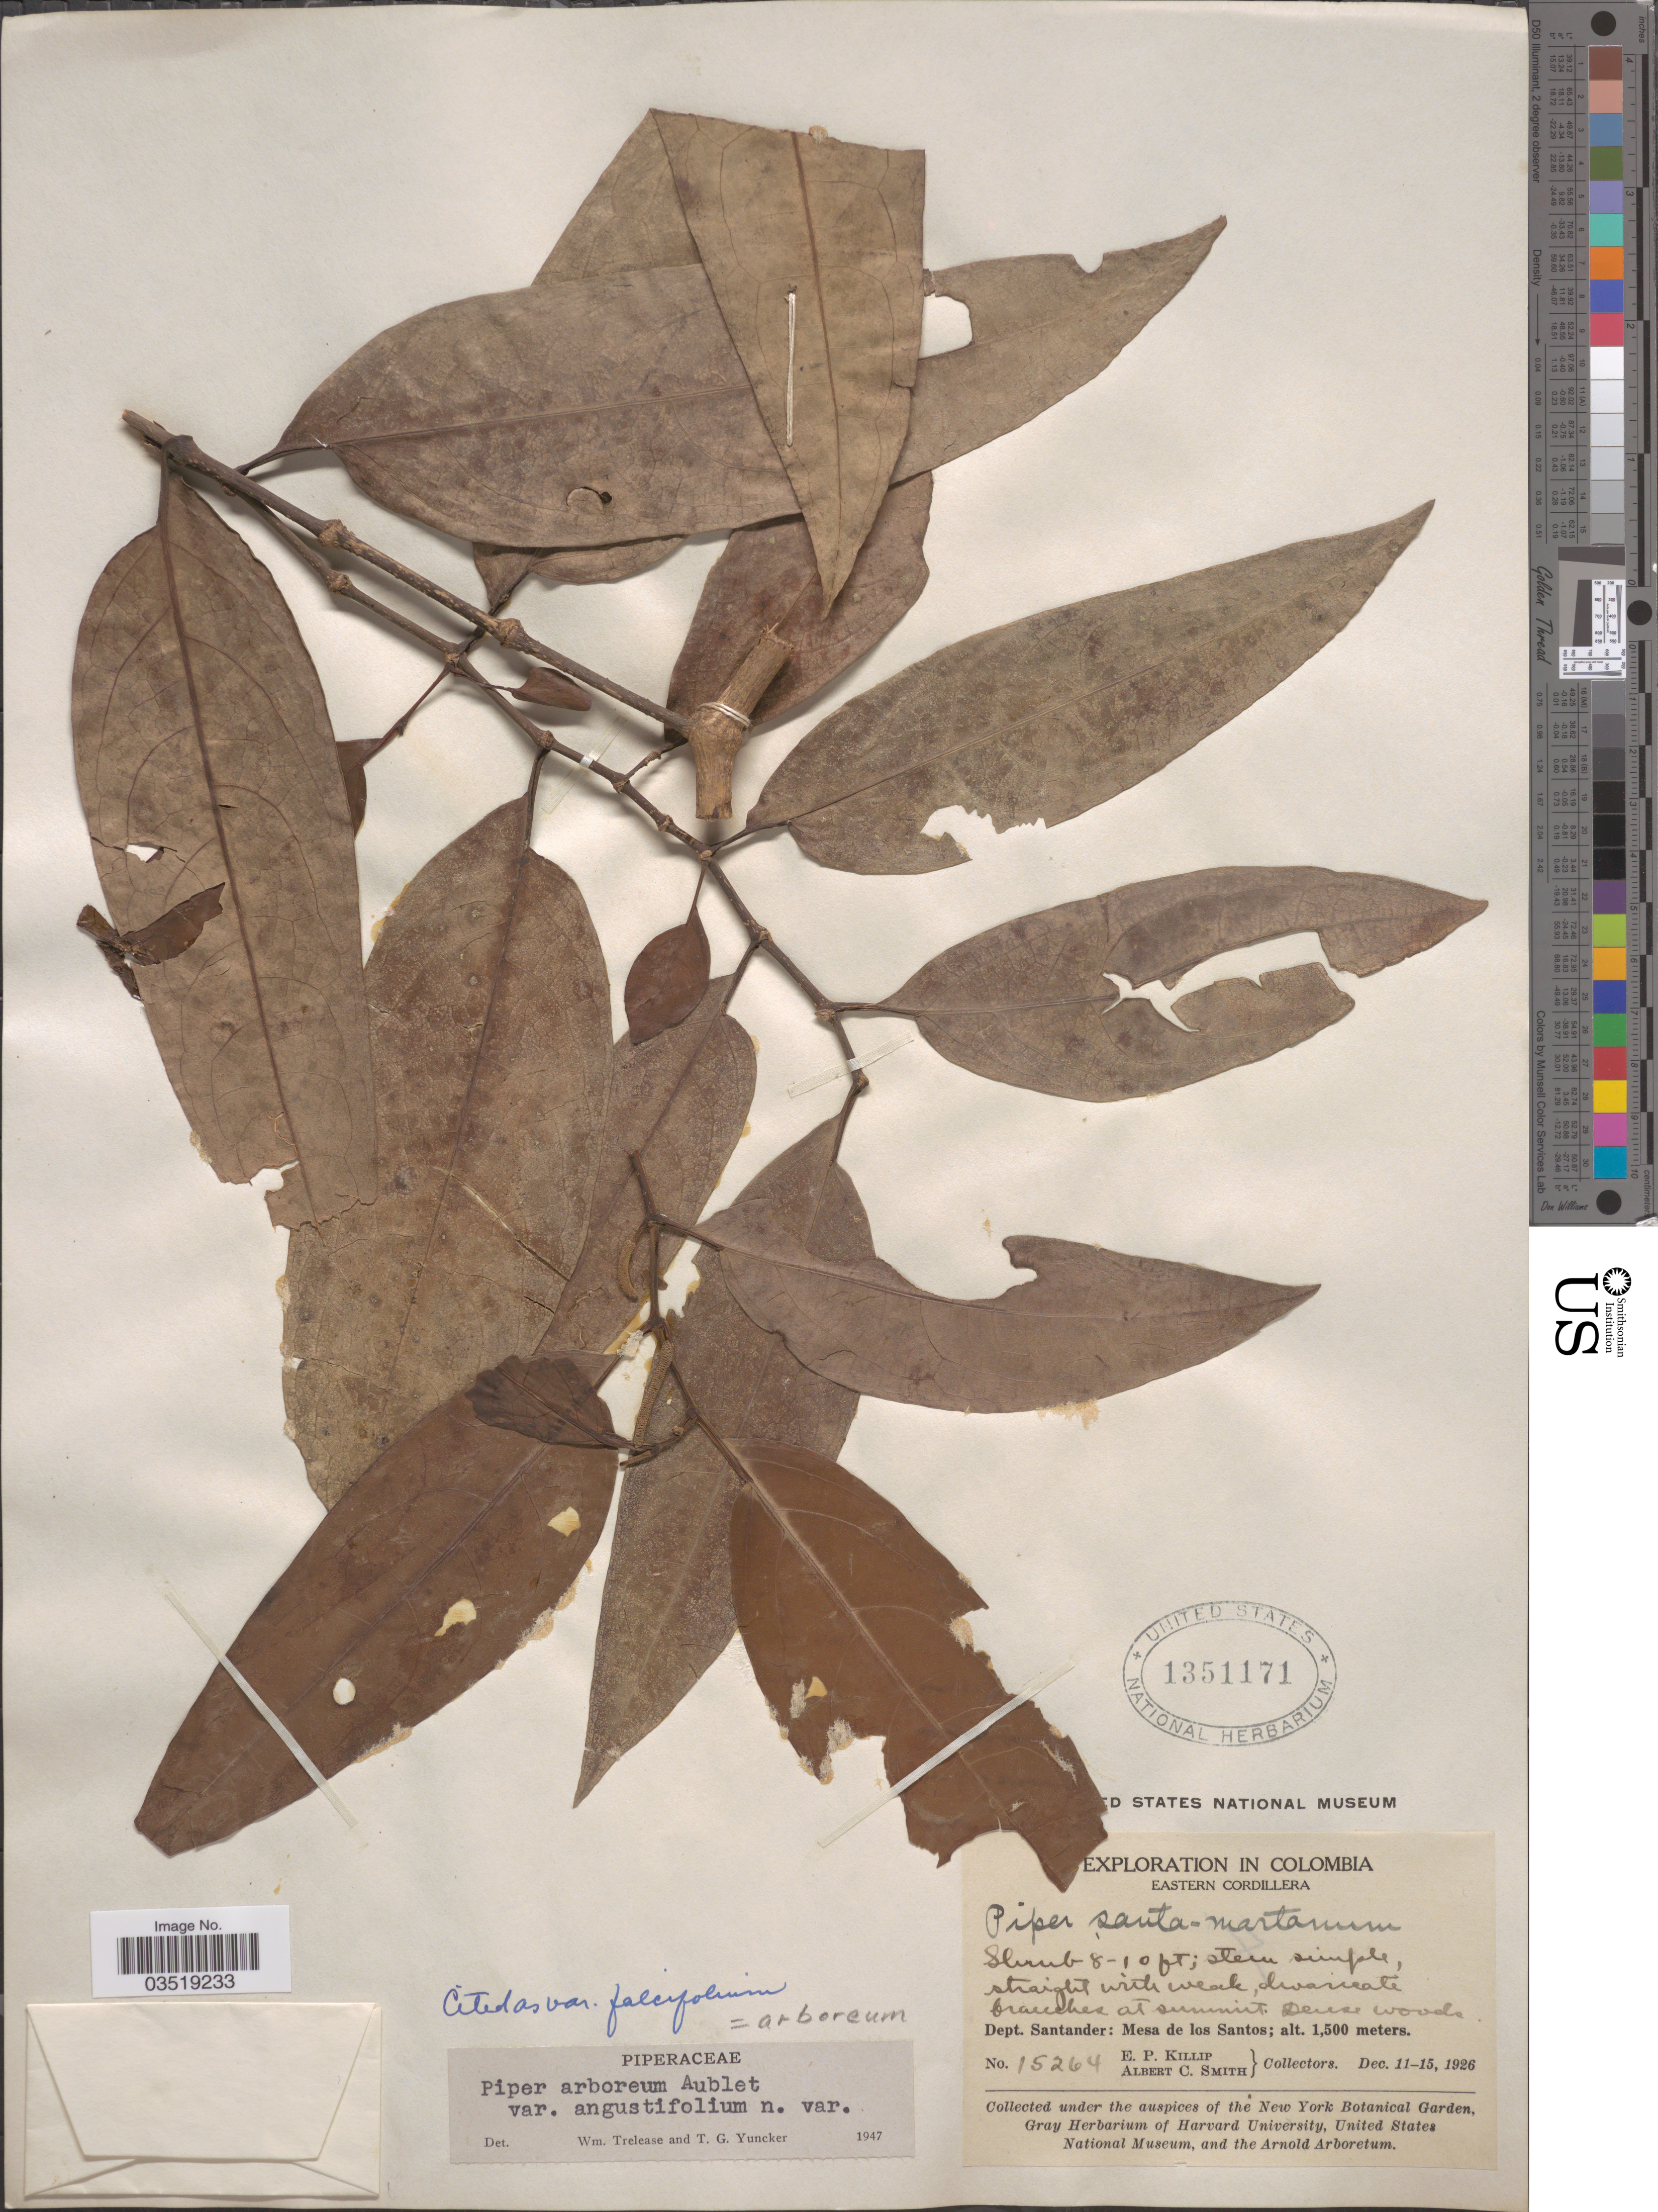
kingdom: Plantae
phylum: Tracheophyta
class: Magnoliopsida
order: Piperales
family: Piperaceae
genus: Piper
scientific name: Piper arboreum var. arboreum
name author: Aubl.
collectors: E. P. Killip & A. C. Smith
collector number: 15264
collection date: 1926-12-11/1926-12-15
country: Colombia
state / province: Santander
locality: Eastern Cordillera. Dept. Santander: Mesa de los Santos.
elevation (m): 1500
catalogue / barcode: US 1351171